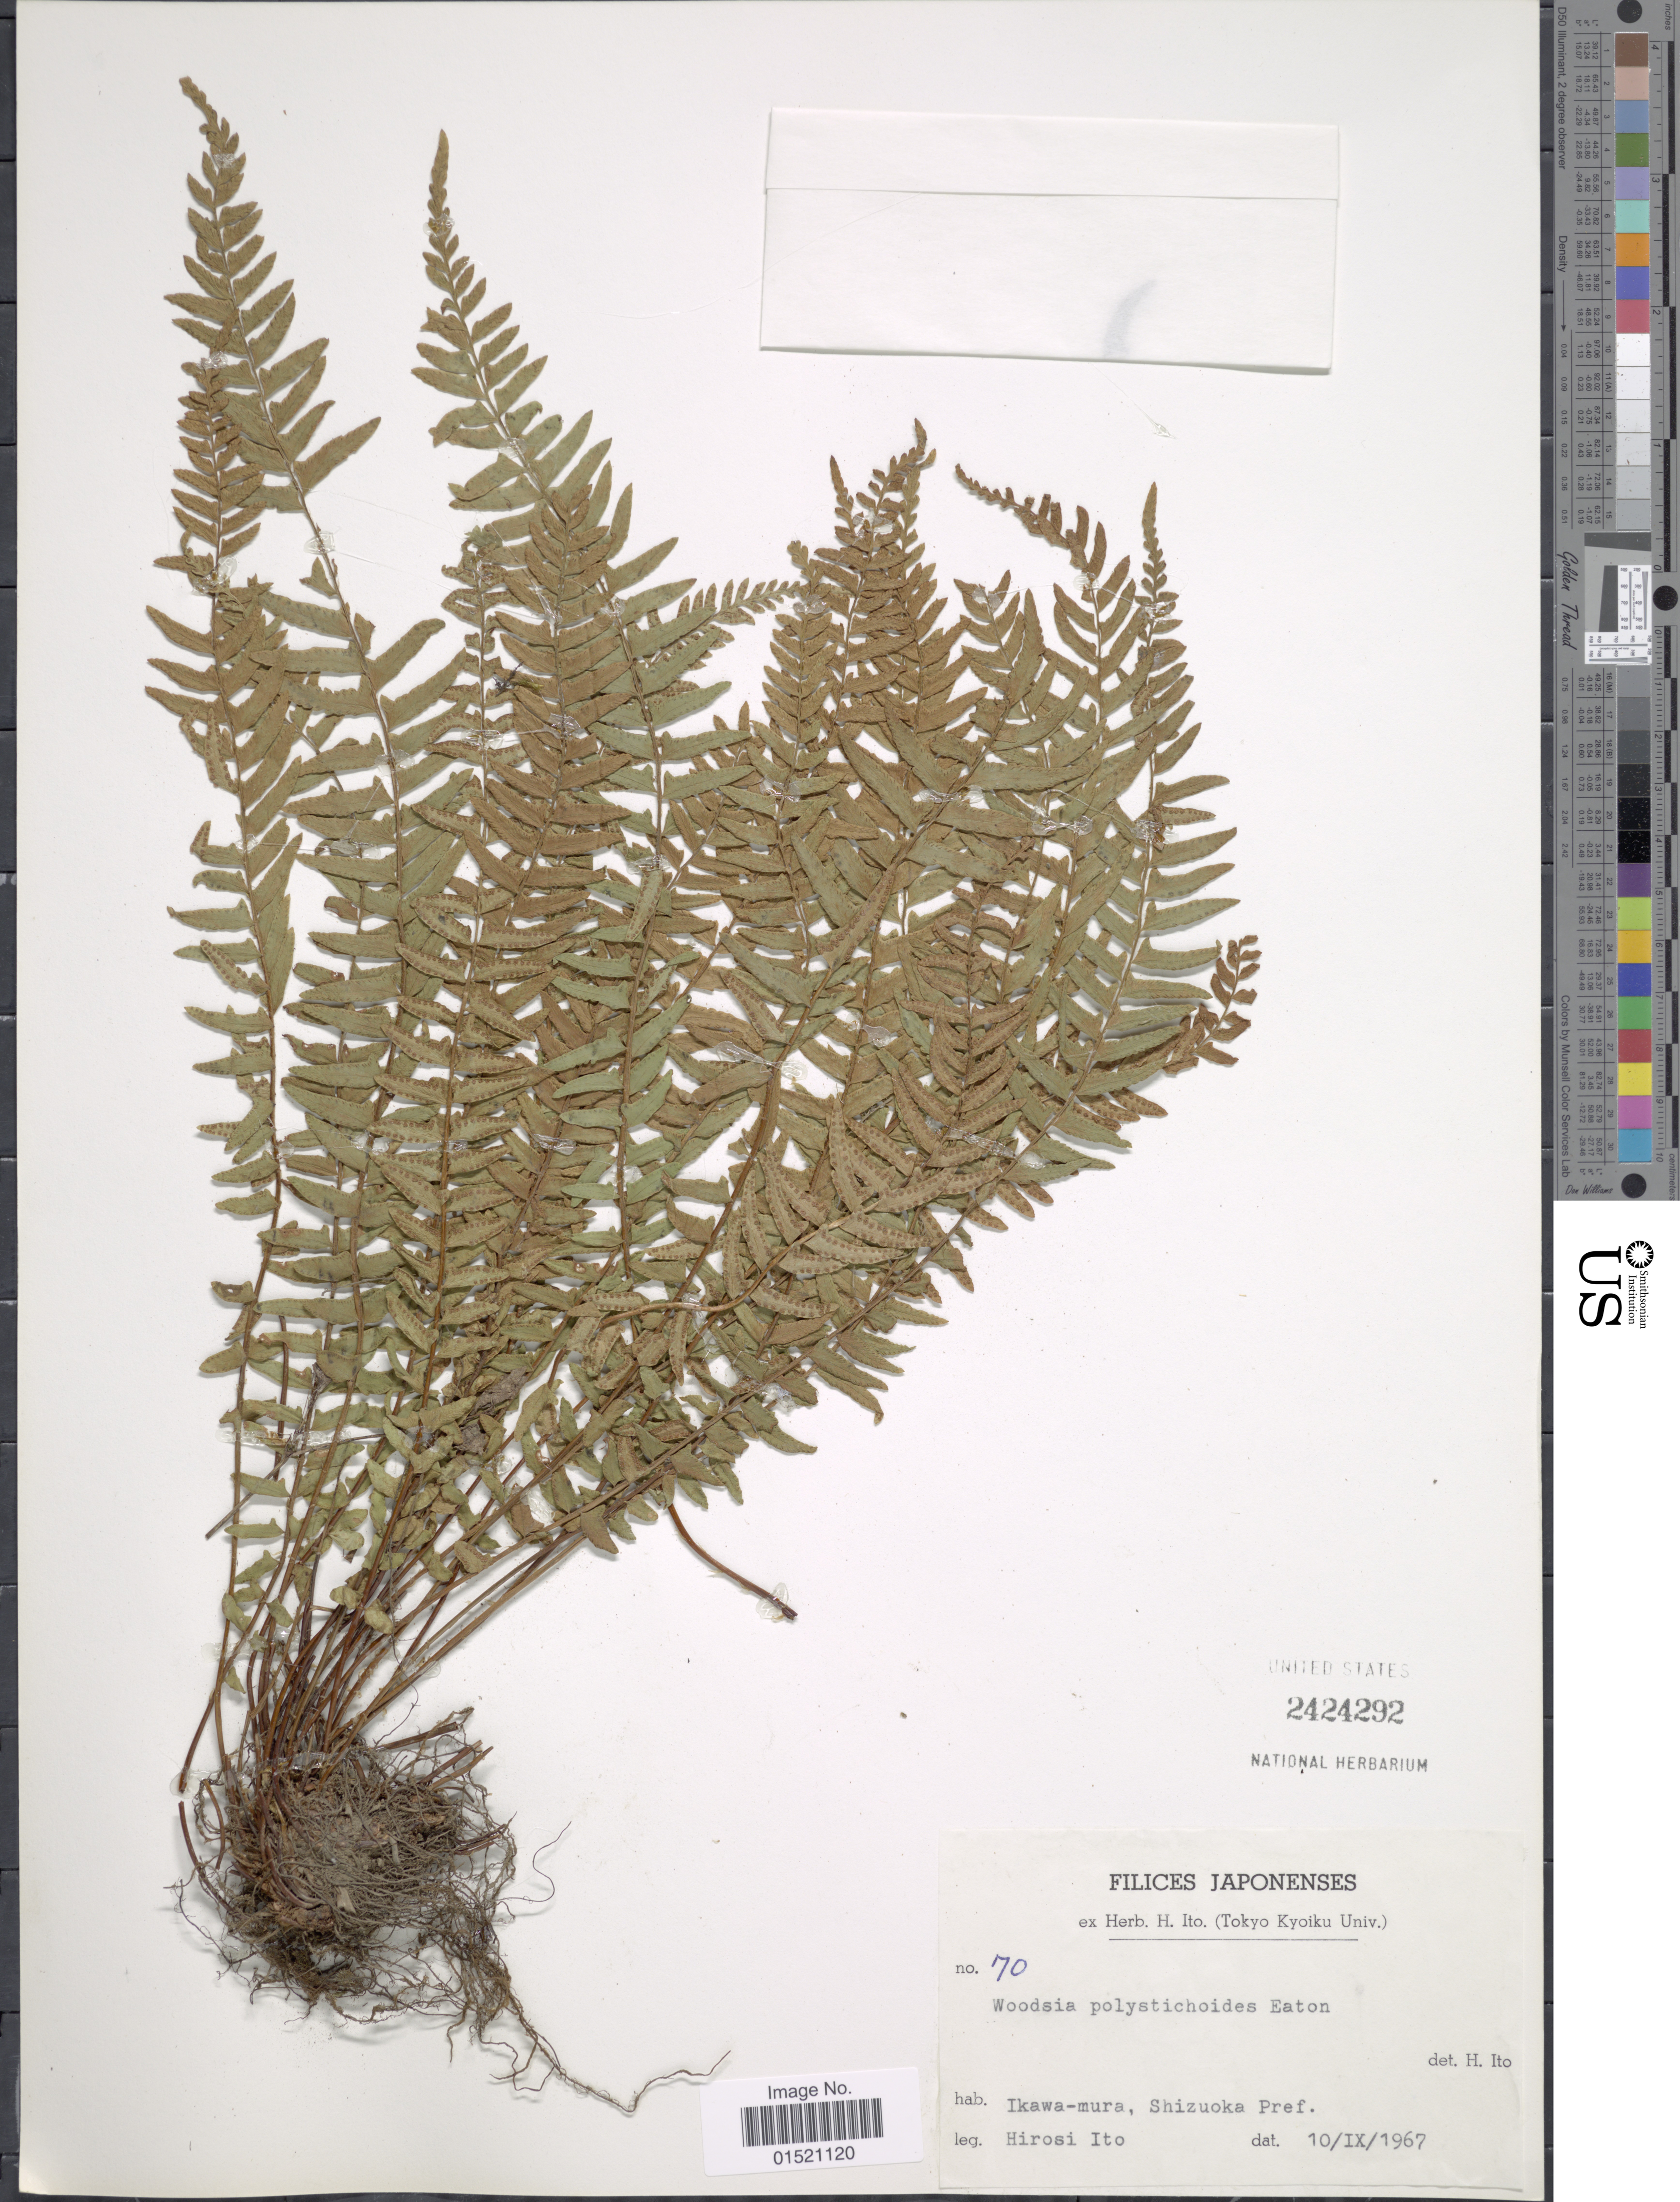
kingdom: Plantae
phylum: Tracheophyta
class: Polypodiopsida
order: Polypodiales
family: Woodsiaceae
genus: Woodsia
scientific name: Woodsia polystichoides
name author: D.C. Eaton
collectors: H. Itô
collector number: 70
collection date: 1967-09-10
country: Japan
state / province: Sizuoka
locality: Ikawa-mura, Shizouka Pref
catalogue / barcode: US 2424292